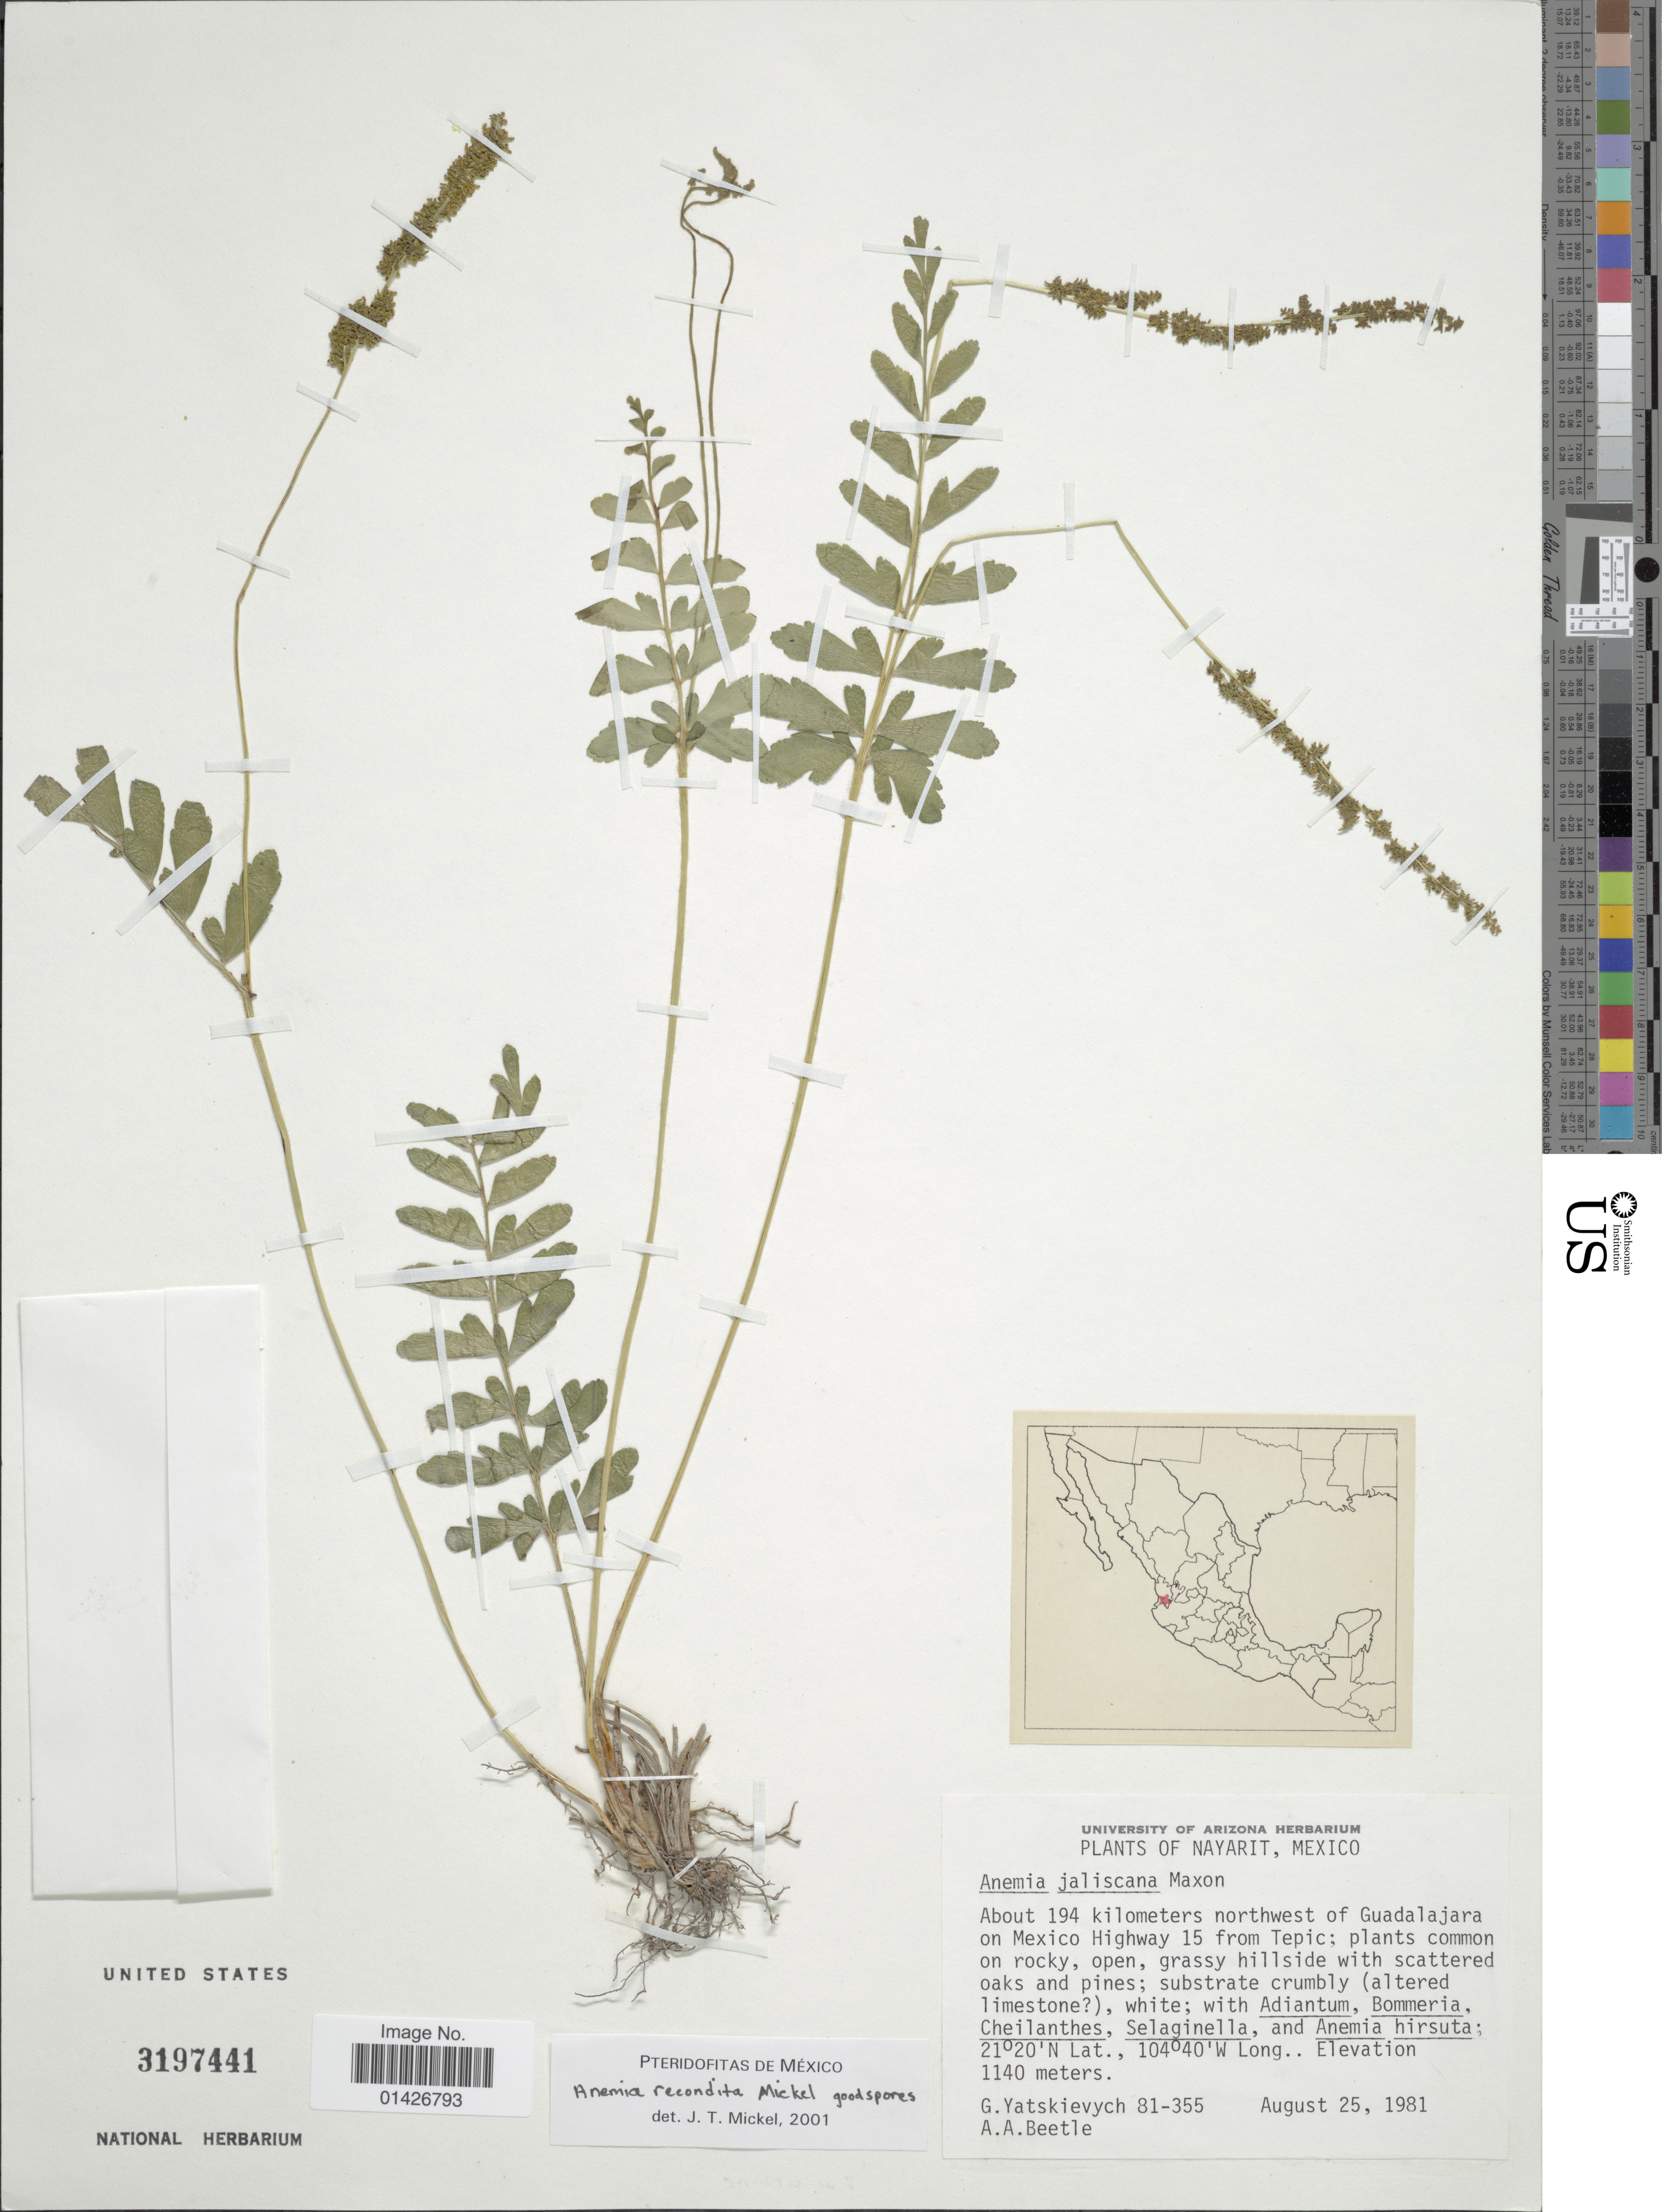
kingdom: Plantae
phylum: Tracheophyta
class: Polypodiopsida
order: Schizaeales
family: Anemiaceae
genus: Anemia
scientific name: Anemia x recondita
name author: Mickel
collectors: G. Yatskievych & A. A. Beetle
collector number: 81-355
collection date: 1981-08-25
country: Mexico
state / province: Nayarit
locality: About 194 kilometers northwest of Guadalajara on Mexico Highway 15 from Tepic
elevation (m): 1140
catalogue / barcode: US 3197441